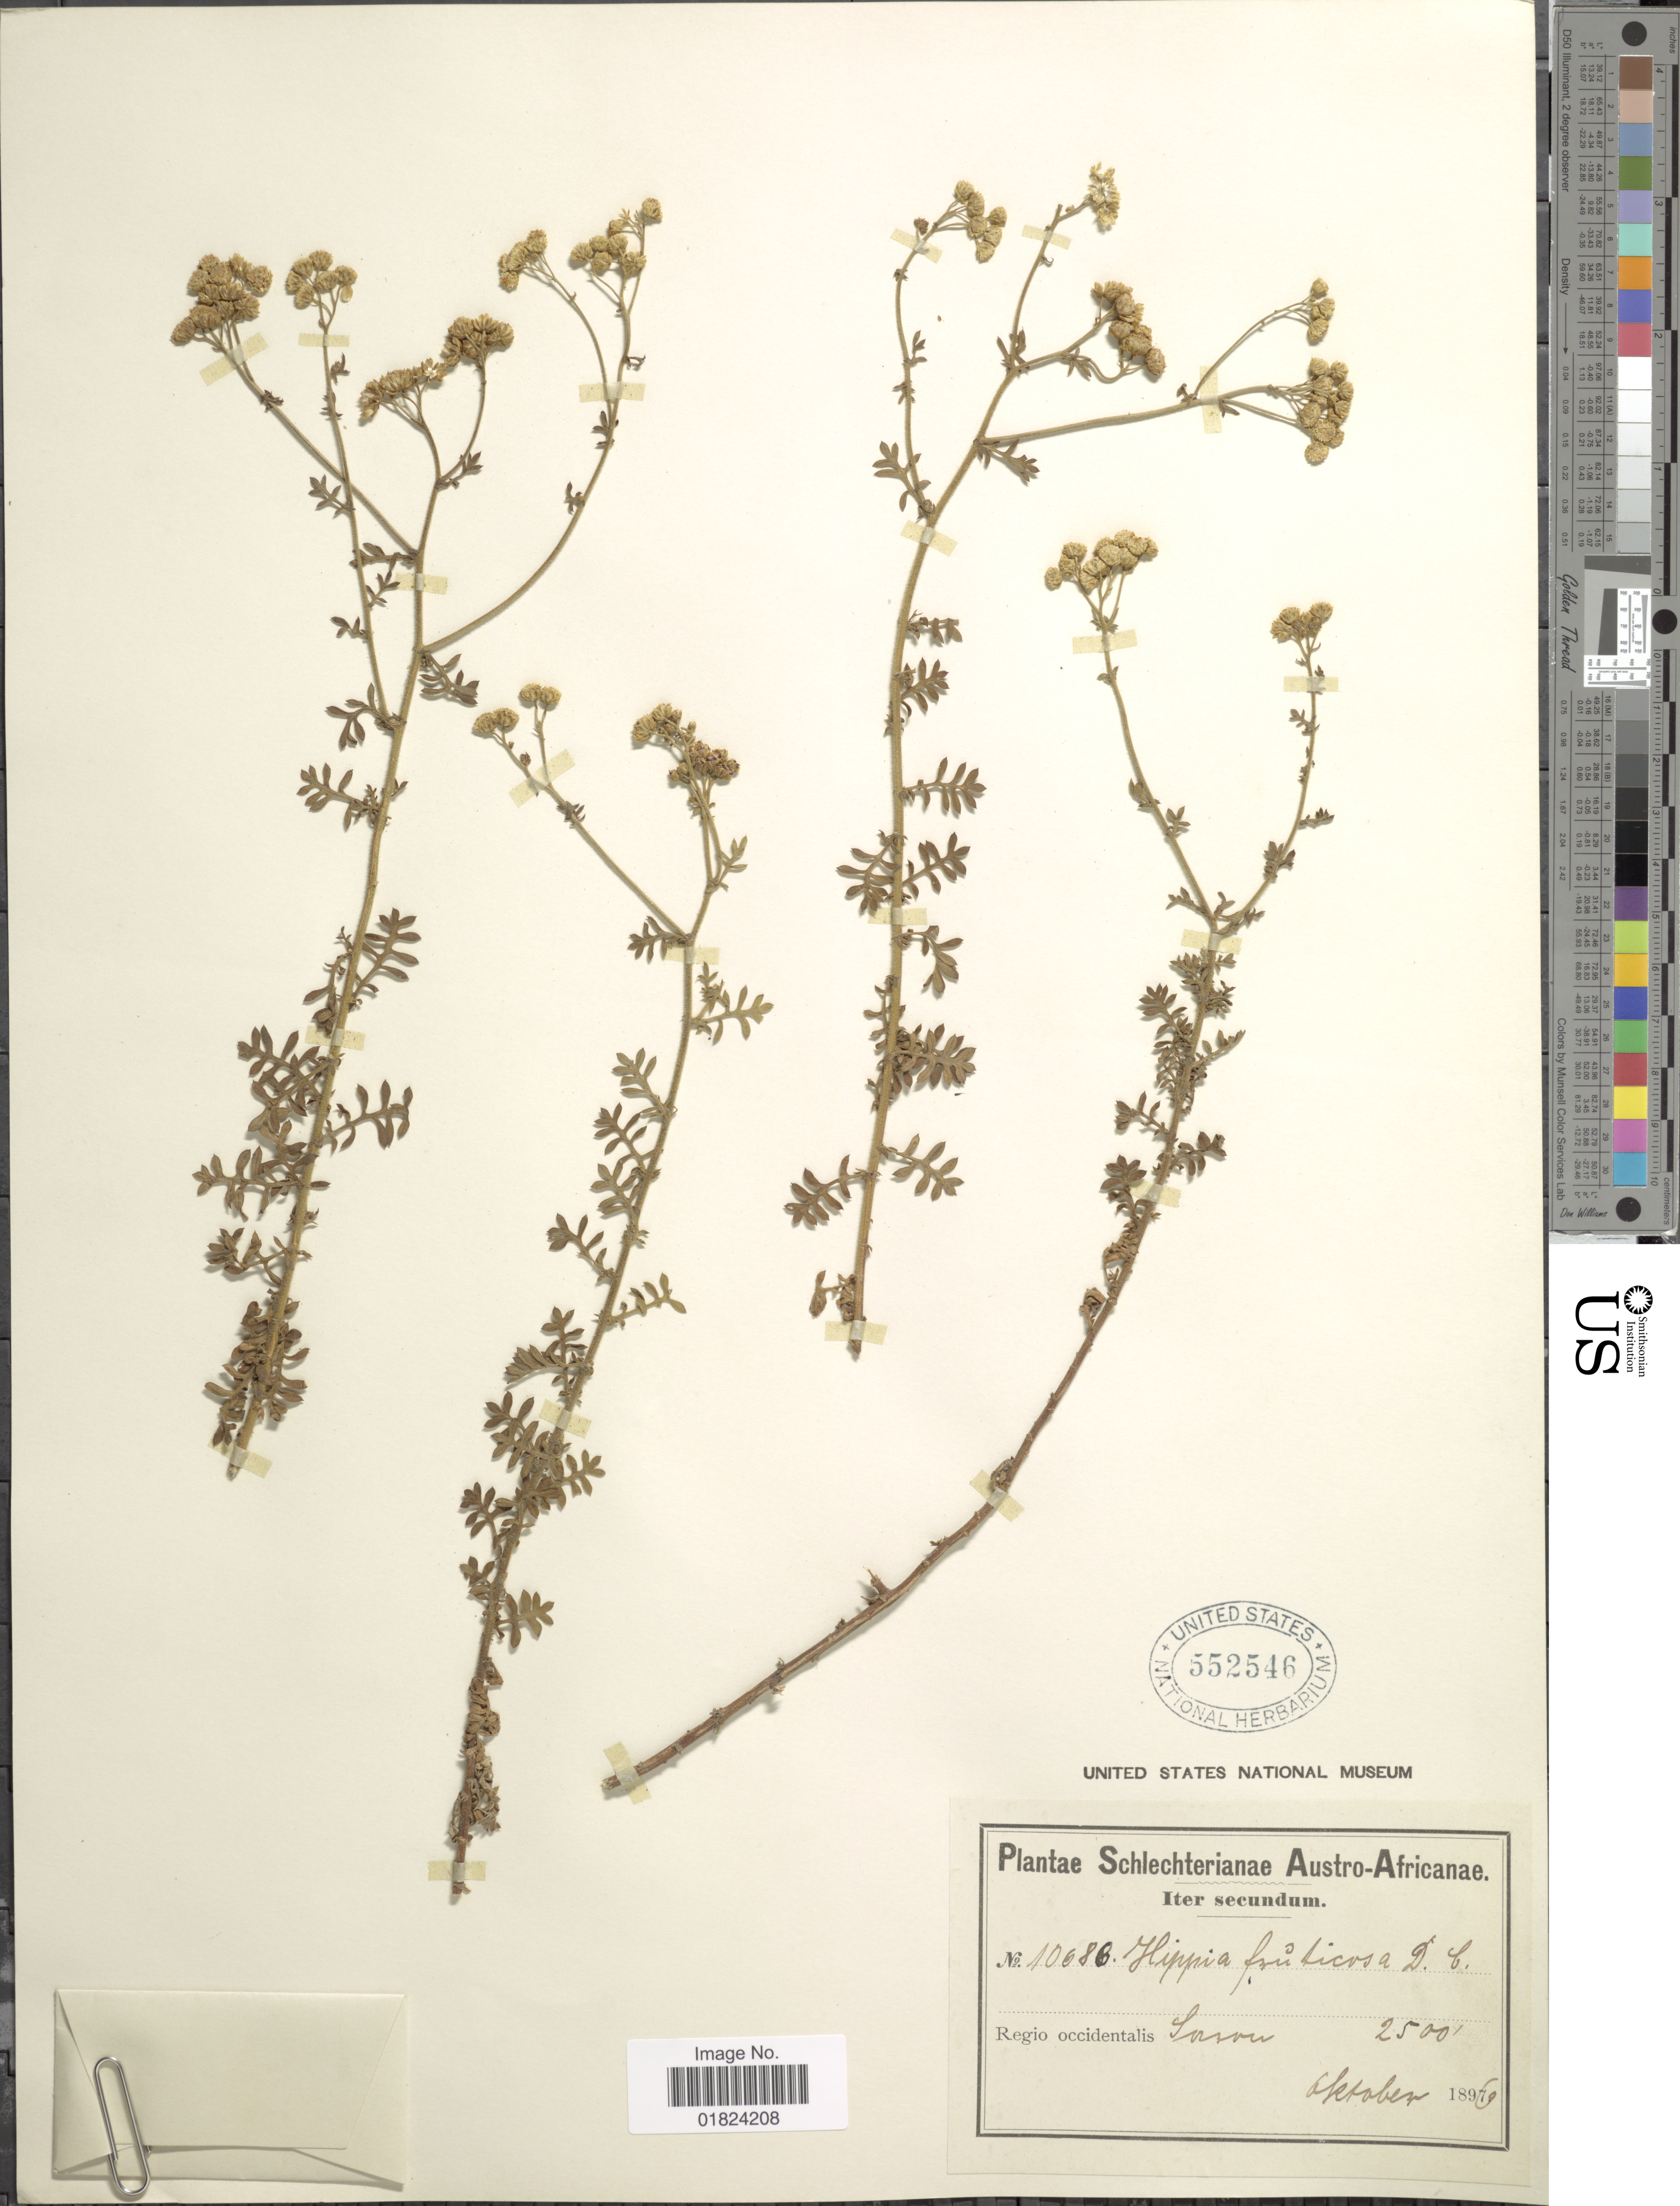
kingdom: Plantae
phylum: Tracheophyta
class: Magnoliopsida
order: Asterales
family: Asteraceae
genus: Hippia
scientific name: Hippia frutescens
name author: L.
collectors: Schlechter, --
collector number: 10686*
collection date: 1896-10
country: South Africa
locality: Austro-Africanae, Regio occidentalis, Saron.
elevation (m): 762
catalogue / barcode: US 52546